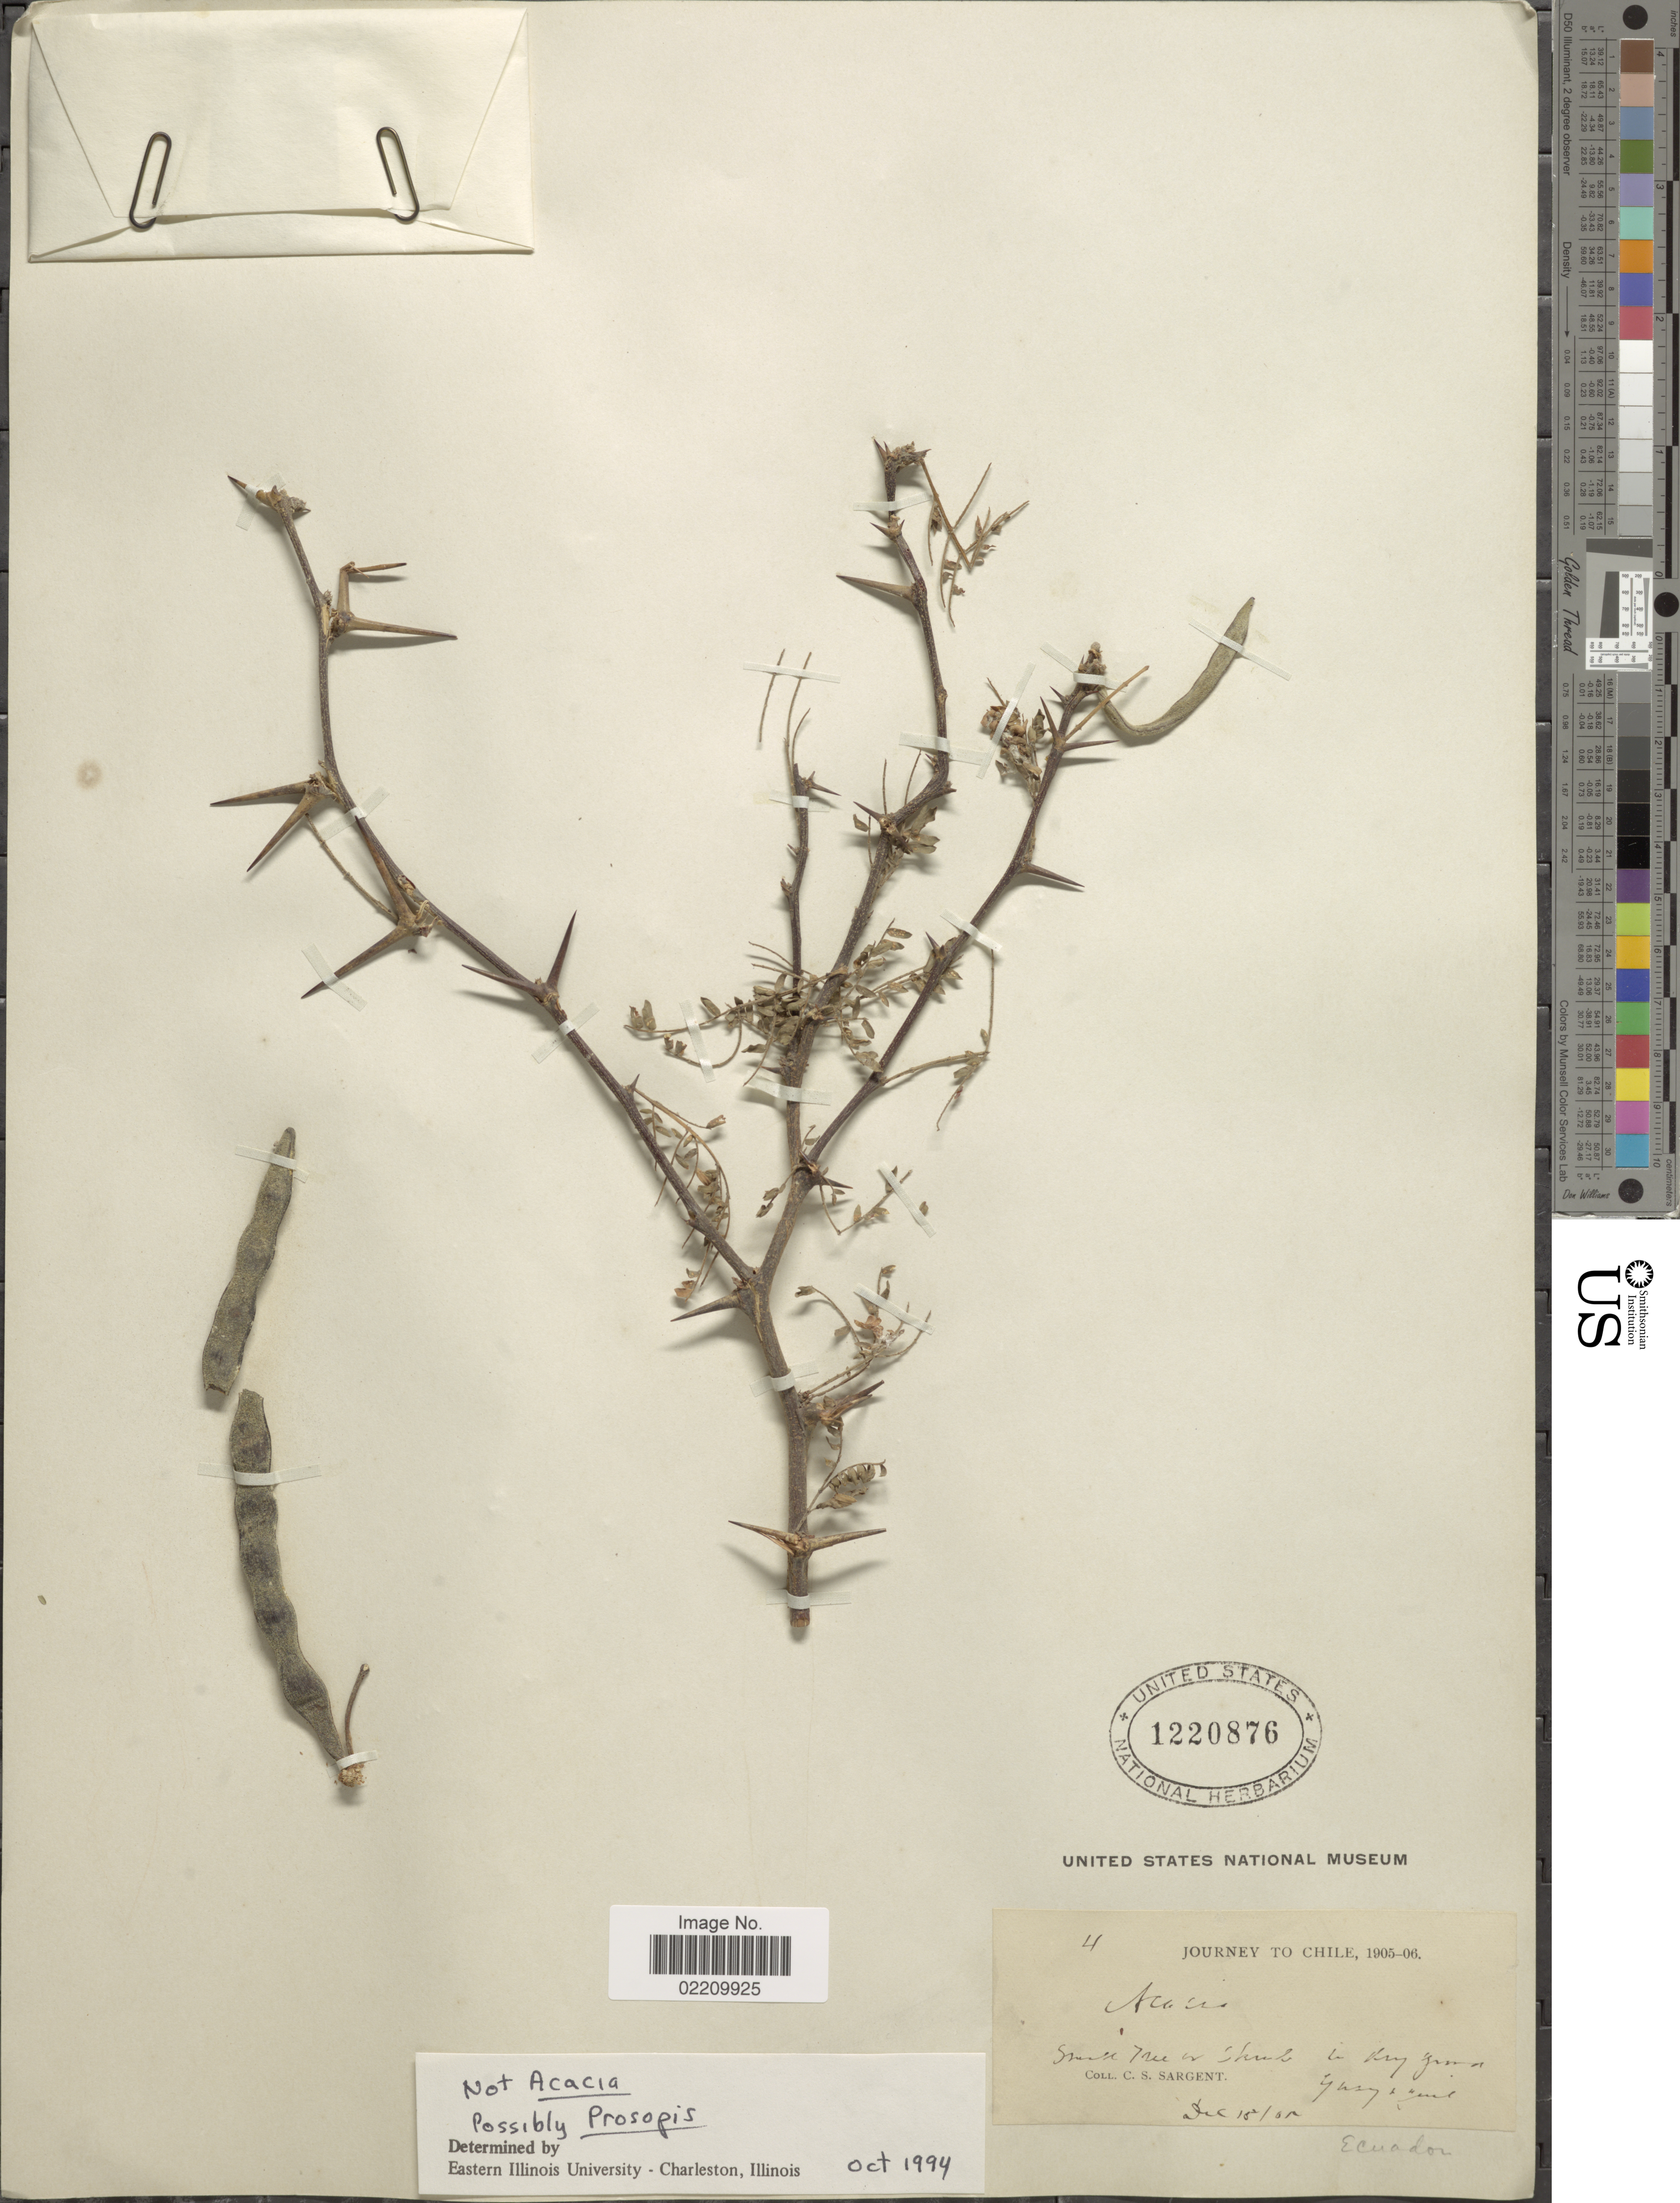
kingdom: Plantae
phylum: Tracheophyta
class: Magnoliopsida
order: Fabales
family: Fabaceae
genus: Neltuma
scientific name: Neltuma sp.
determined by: Strong, Mark T., (BOT), Smithsonian Institution - National Museum of Natural History (UNITED STATES)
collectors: C. S. Sargent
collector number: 4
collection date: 1905-12-15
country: Chile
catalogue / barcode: US 1220876